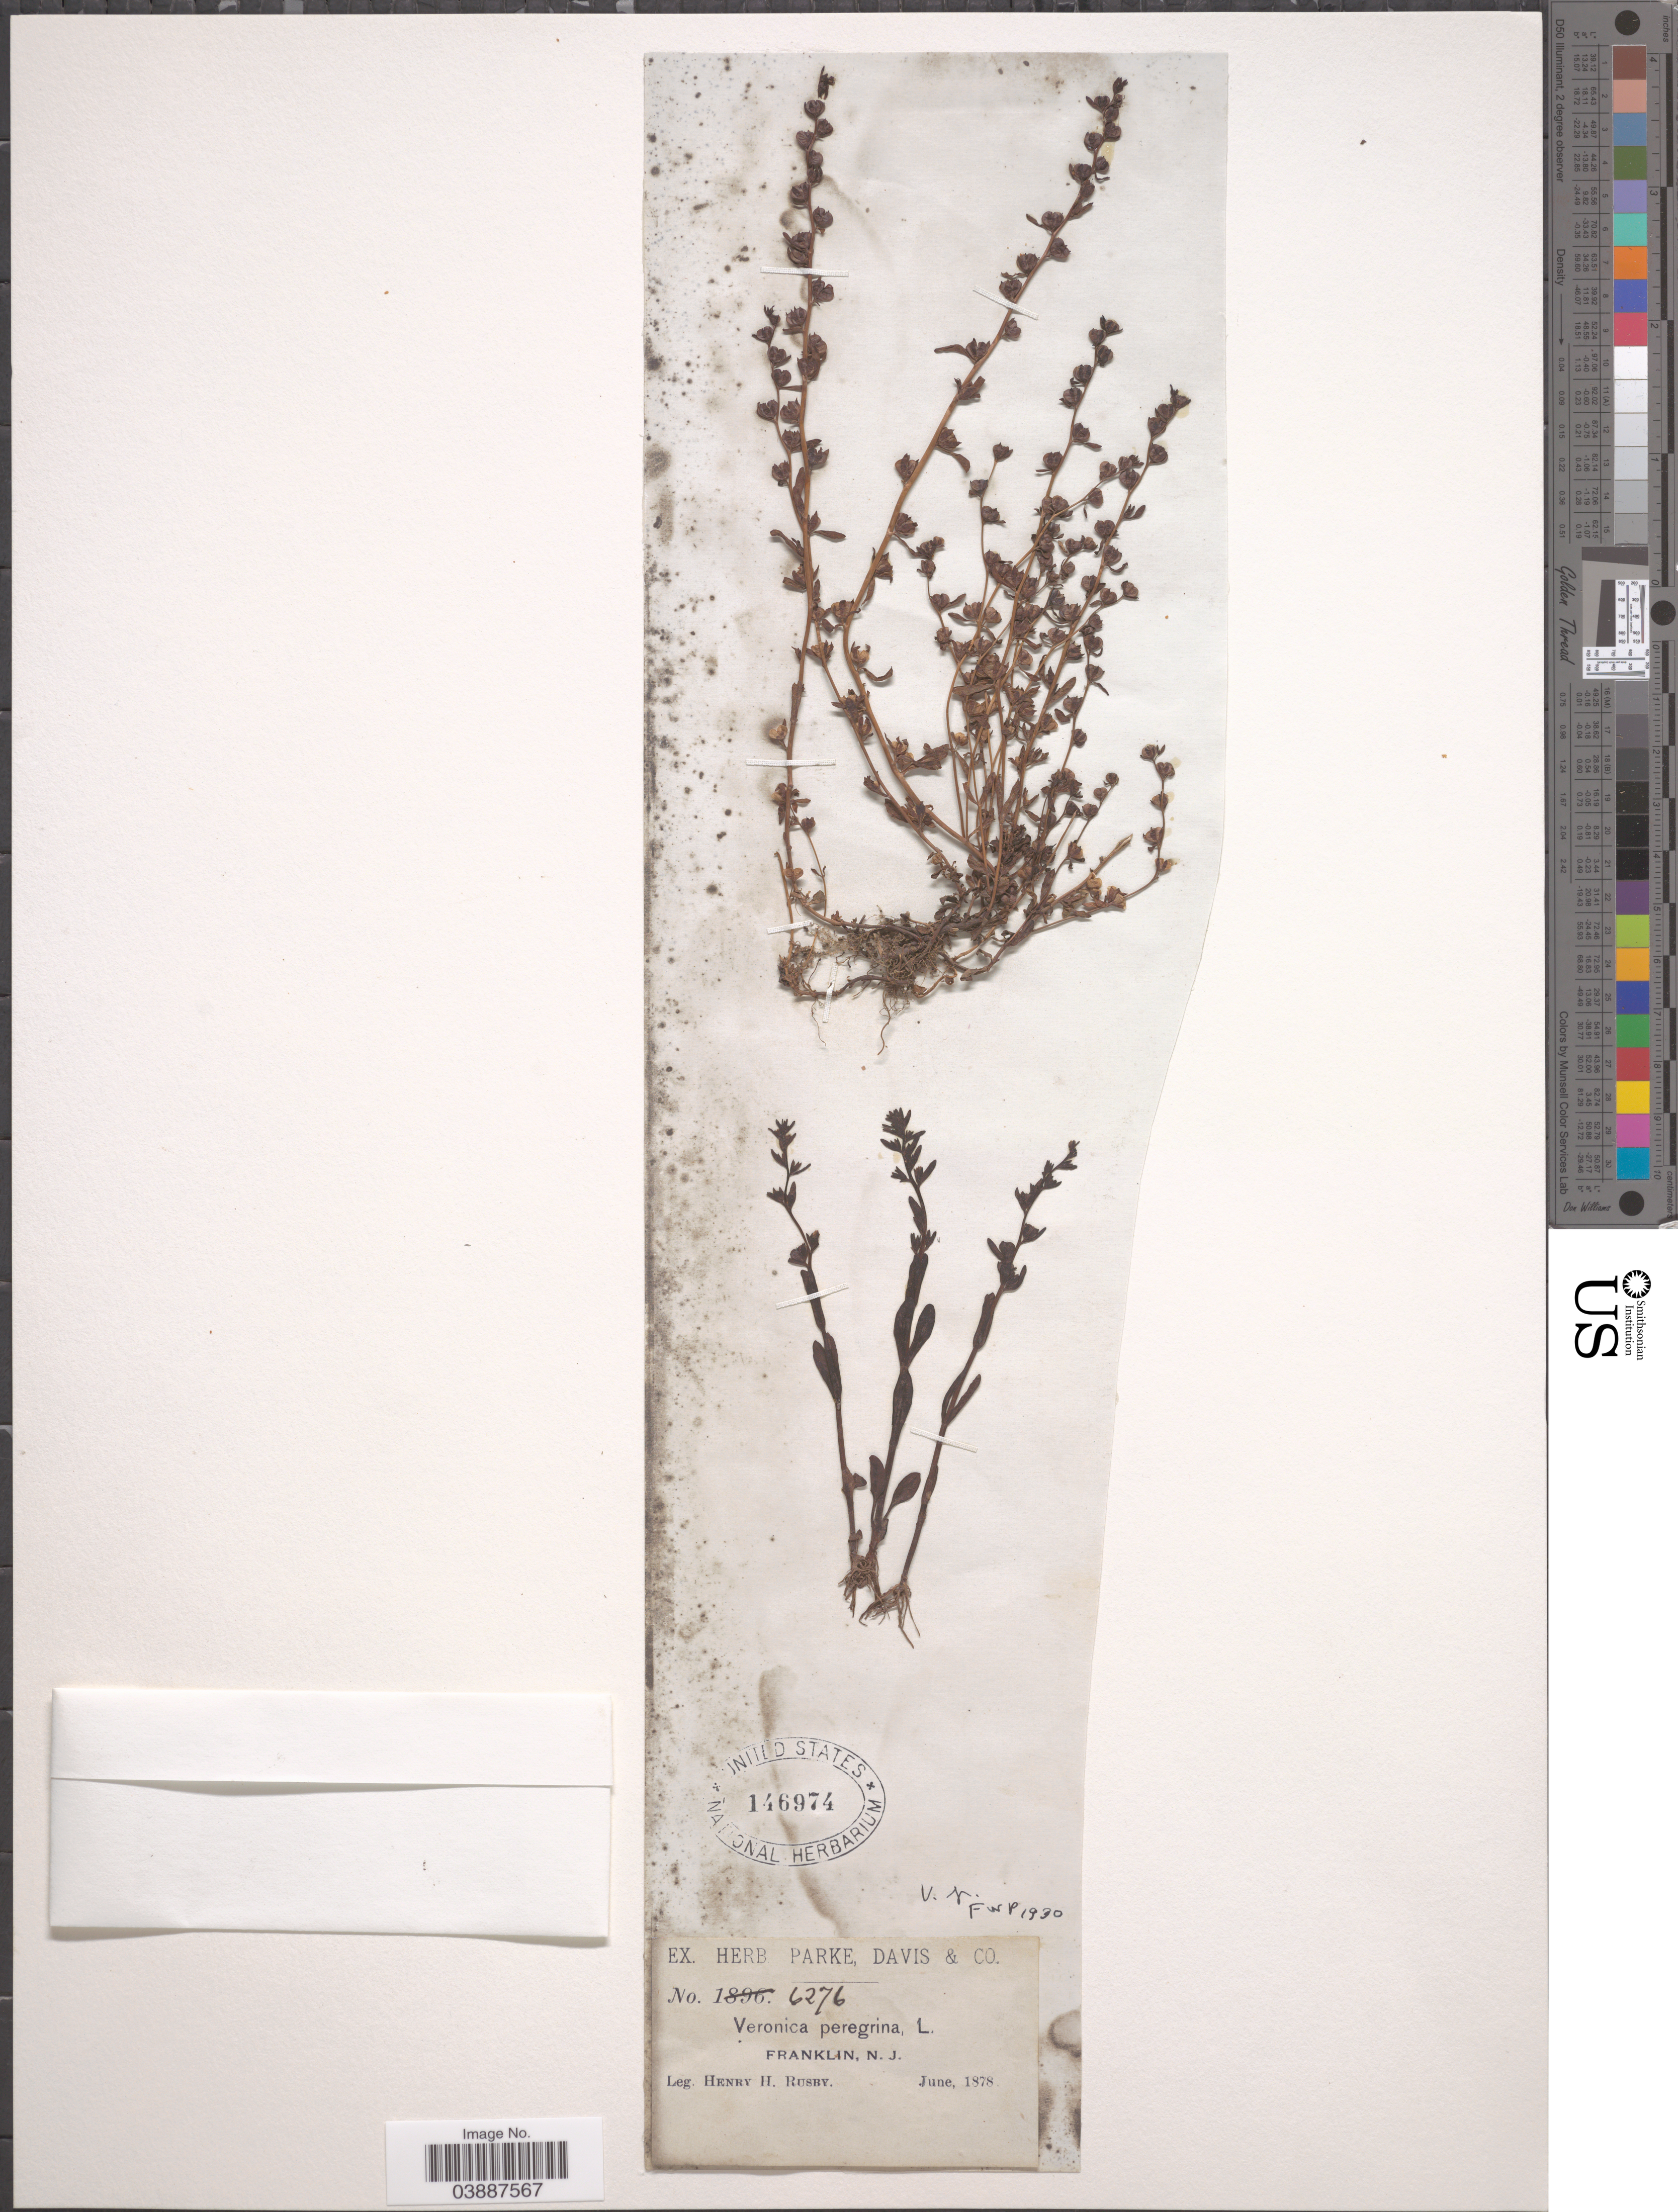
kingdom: Plantae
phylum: Tracheophyta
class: Magnoliopsida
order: Lamiales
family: Plantaginaceae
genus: Veronica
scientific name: Veronica peregrina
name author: L.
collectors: H. H. Rusby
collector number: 6276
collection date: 1878-06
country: United States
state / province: New Jersey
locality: Franklin.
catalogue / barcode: US 146974